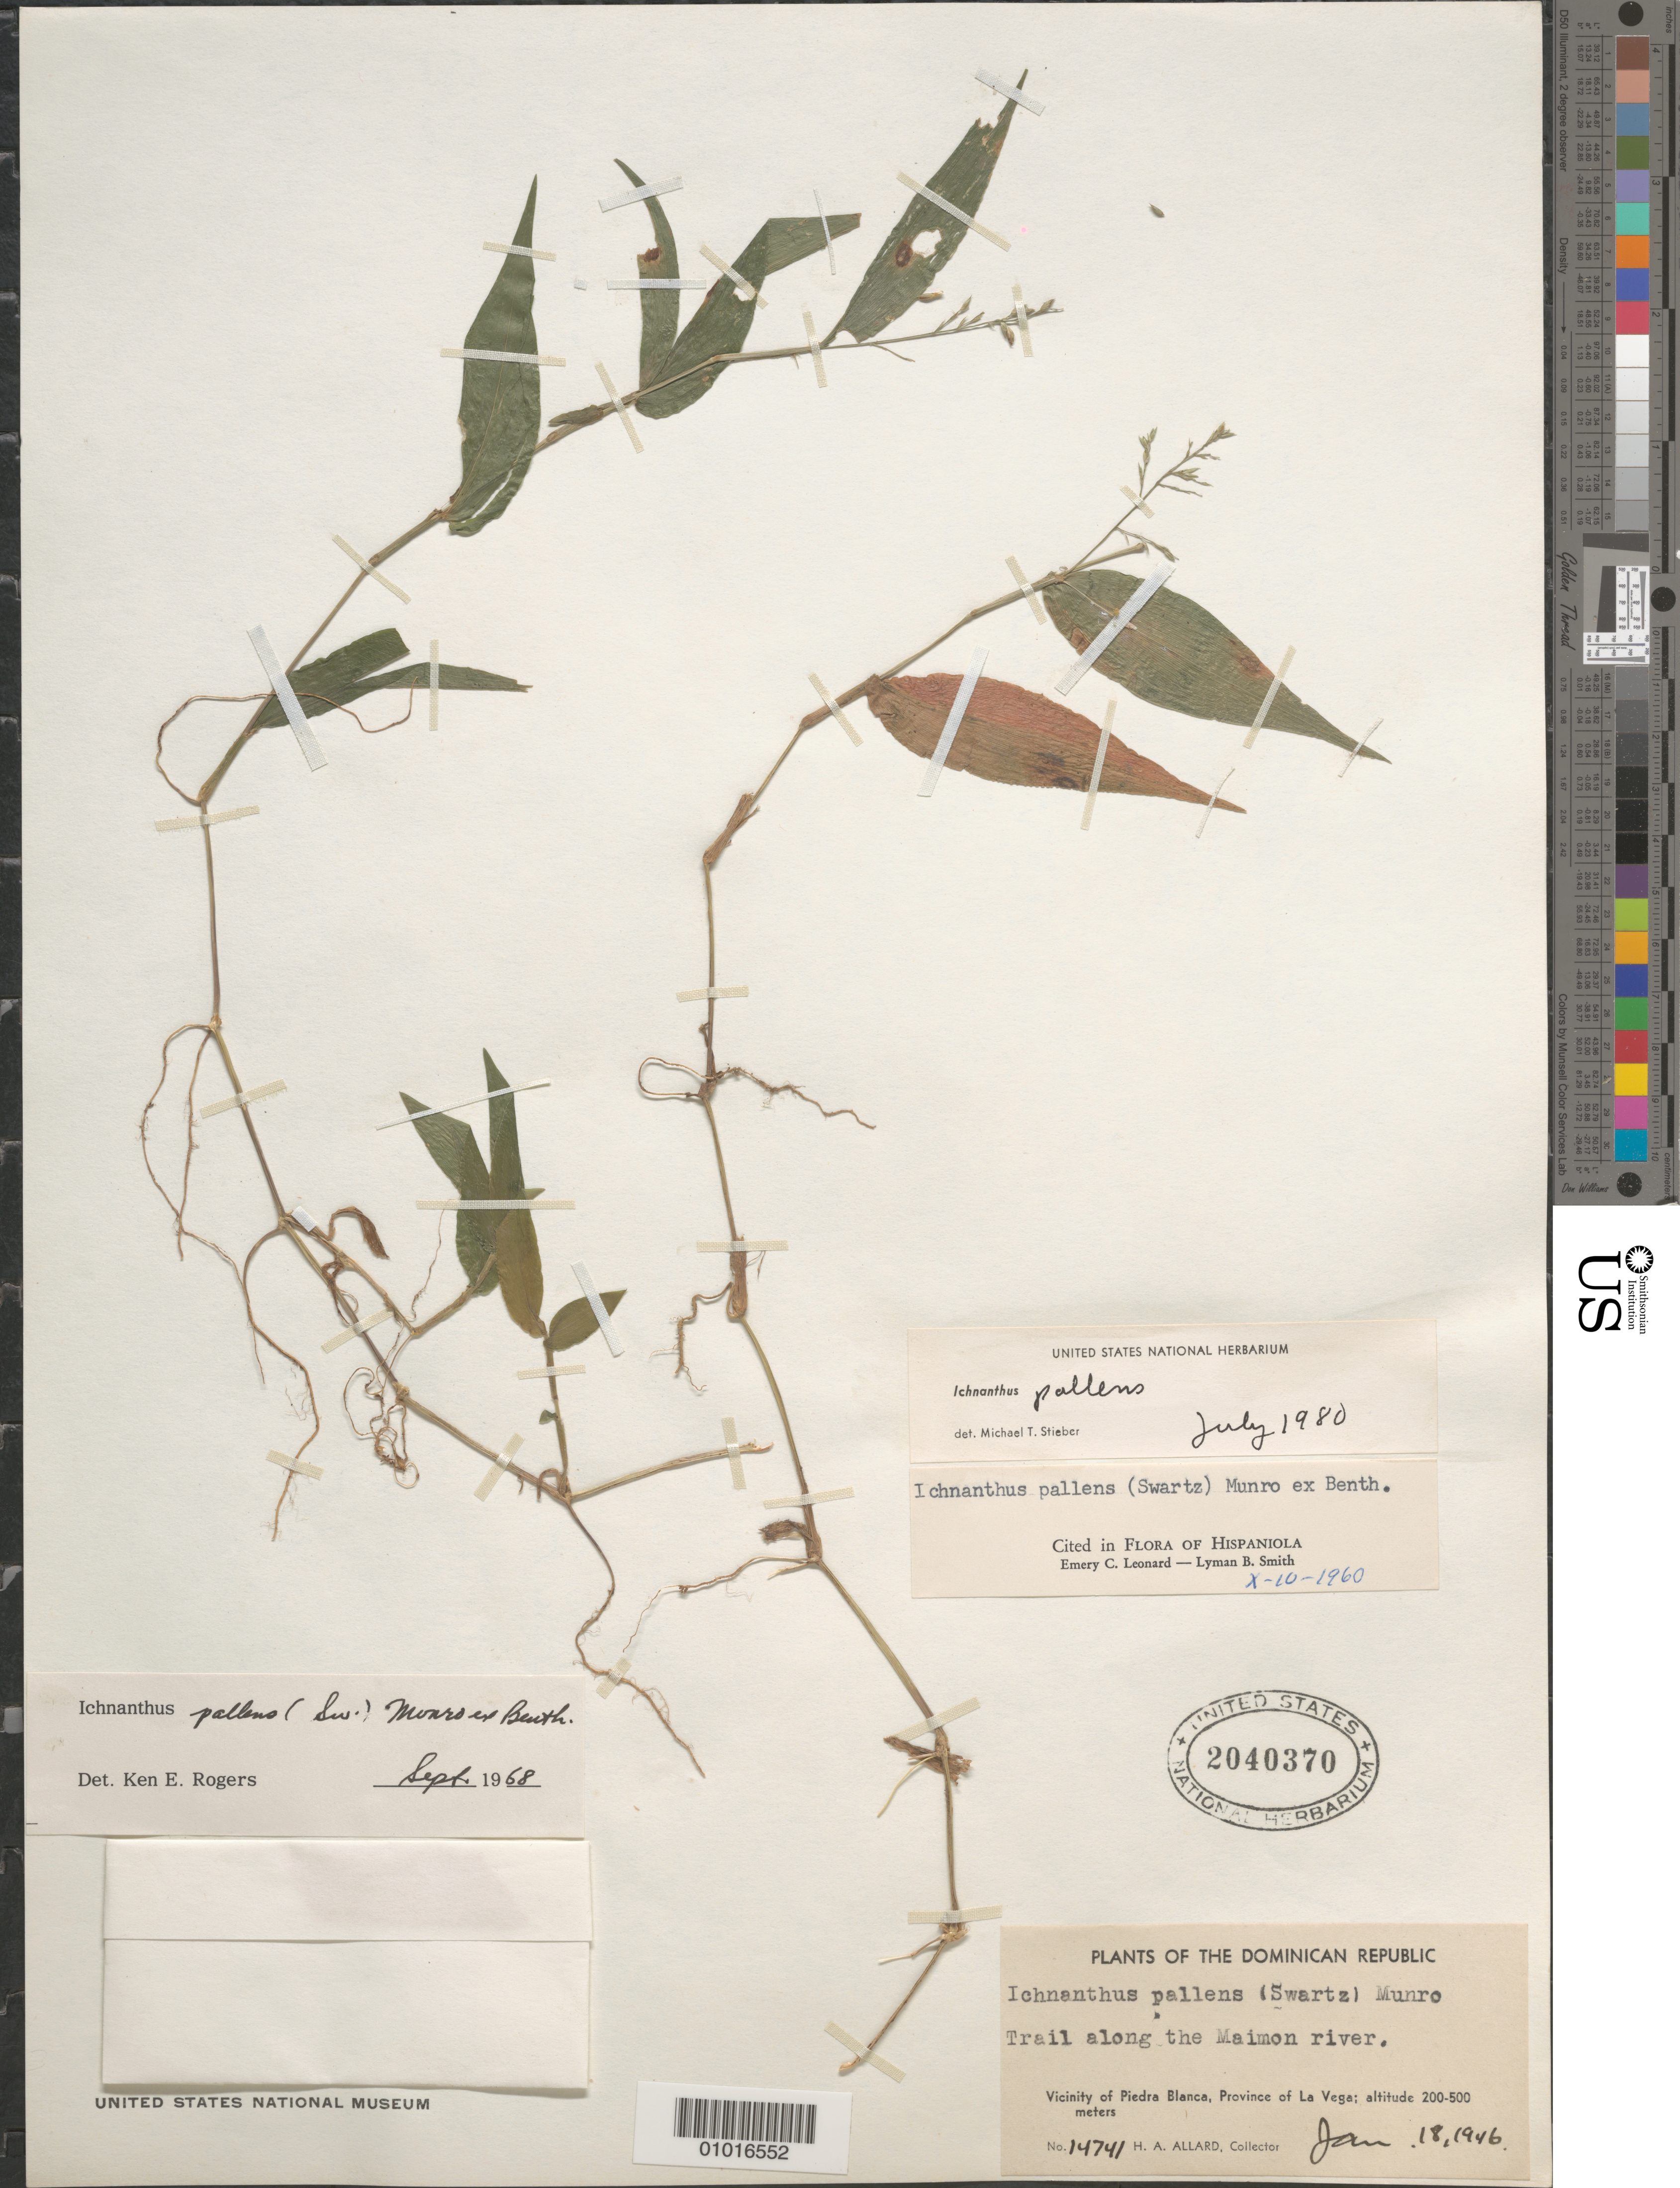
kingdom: Plantae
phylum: Tracheophyta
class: Liliopsida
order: Poales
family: Poaceae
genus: Ichnanthus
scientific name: Ichnanthus pallens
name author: (Sw.) Munro ex Benth.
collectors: H. A. Allard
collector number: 14741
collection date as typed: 18 Jan 1946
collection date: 1946-01-18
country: Dominican Republic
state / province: La Vega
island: Hispaniola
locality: Vicinity of Piedra Blanca, Trail along the Maimon River.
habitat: trail along river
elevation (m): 200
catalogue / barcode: US 2040370